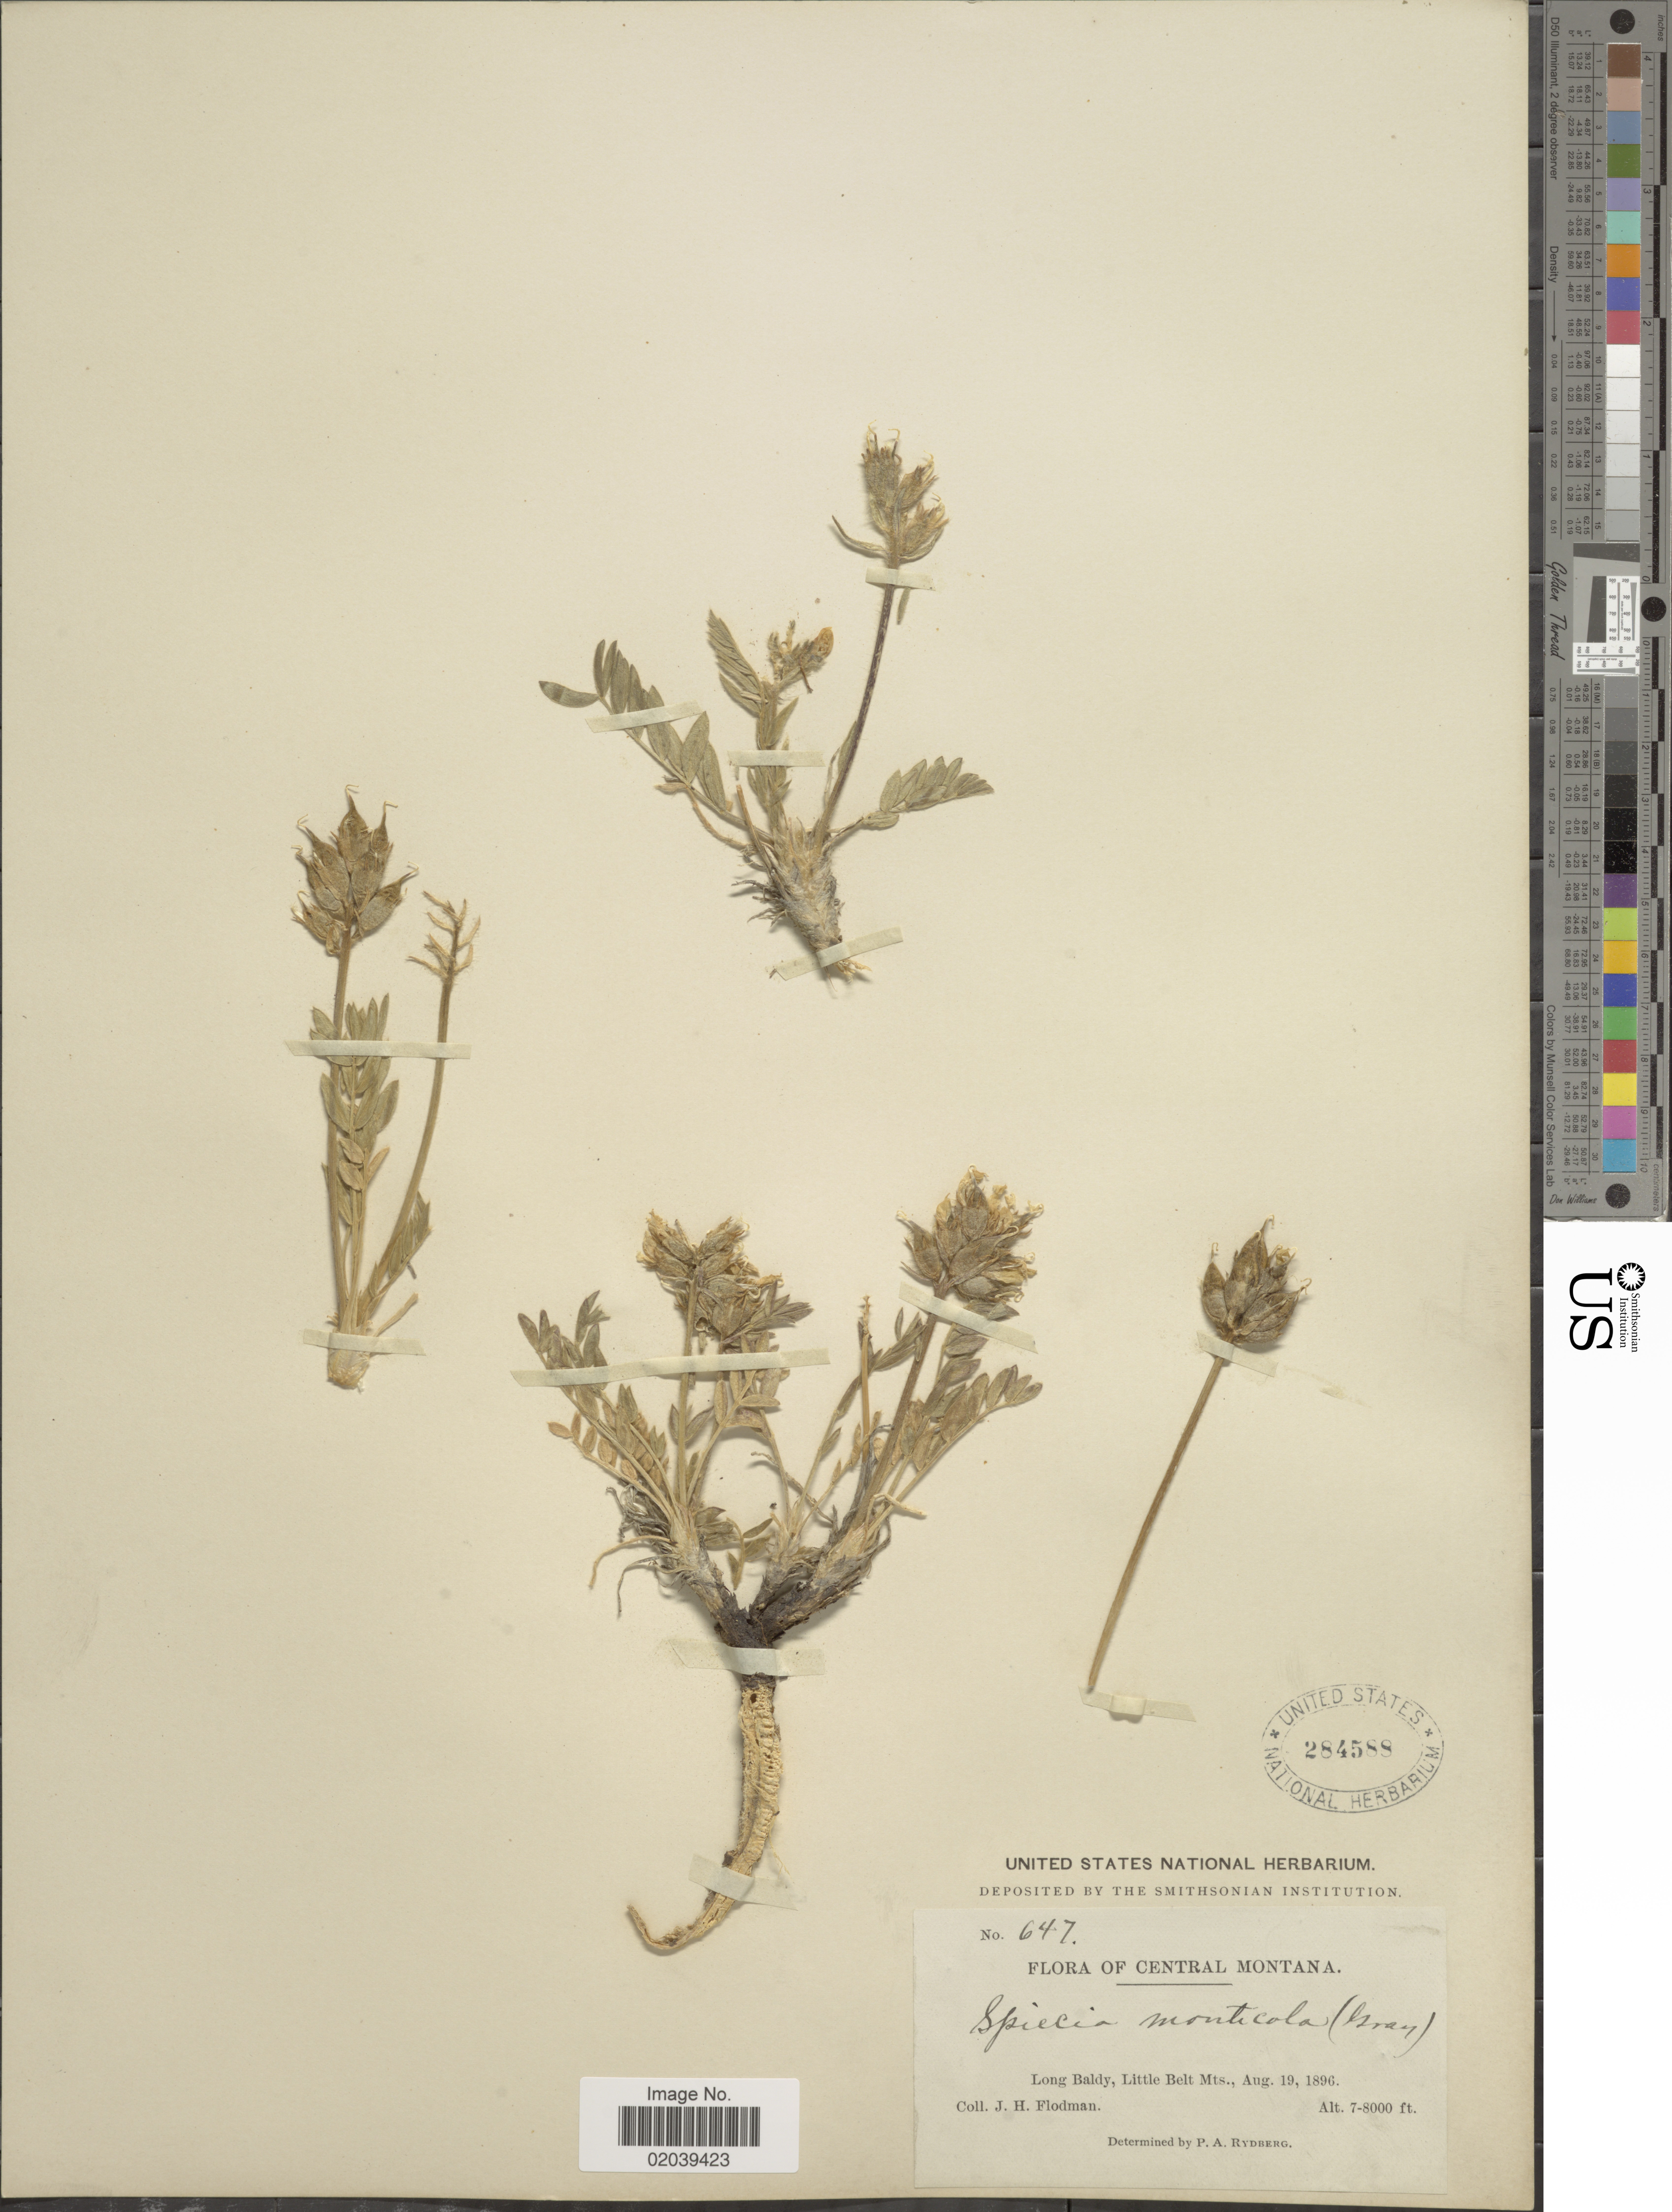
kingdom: Plantae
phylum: Tracheophyta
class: Magnoliopsida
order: Fabales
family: Fabaceae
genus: Oxytropis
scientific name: Oxytropis campestris var. gracilis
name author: (A. Nelson) Barneby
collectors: J. Flodman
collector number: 647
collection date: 1896-08-19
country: United States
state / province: Montana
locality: Central Montana. Long Baldy, Little Belt Mts.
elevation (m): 2134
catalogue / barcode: US 284588